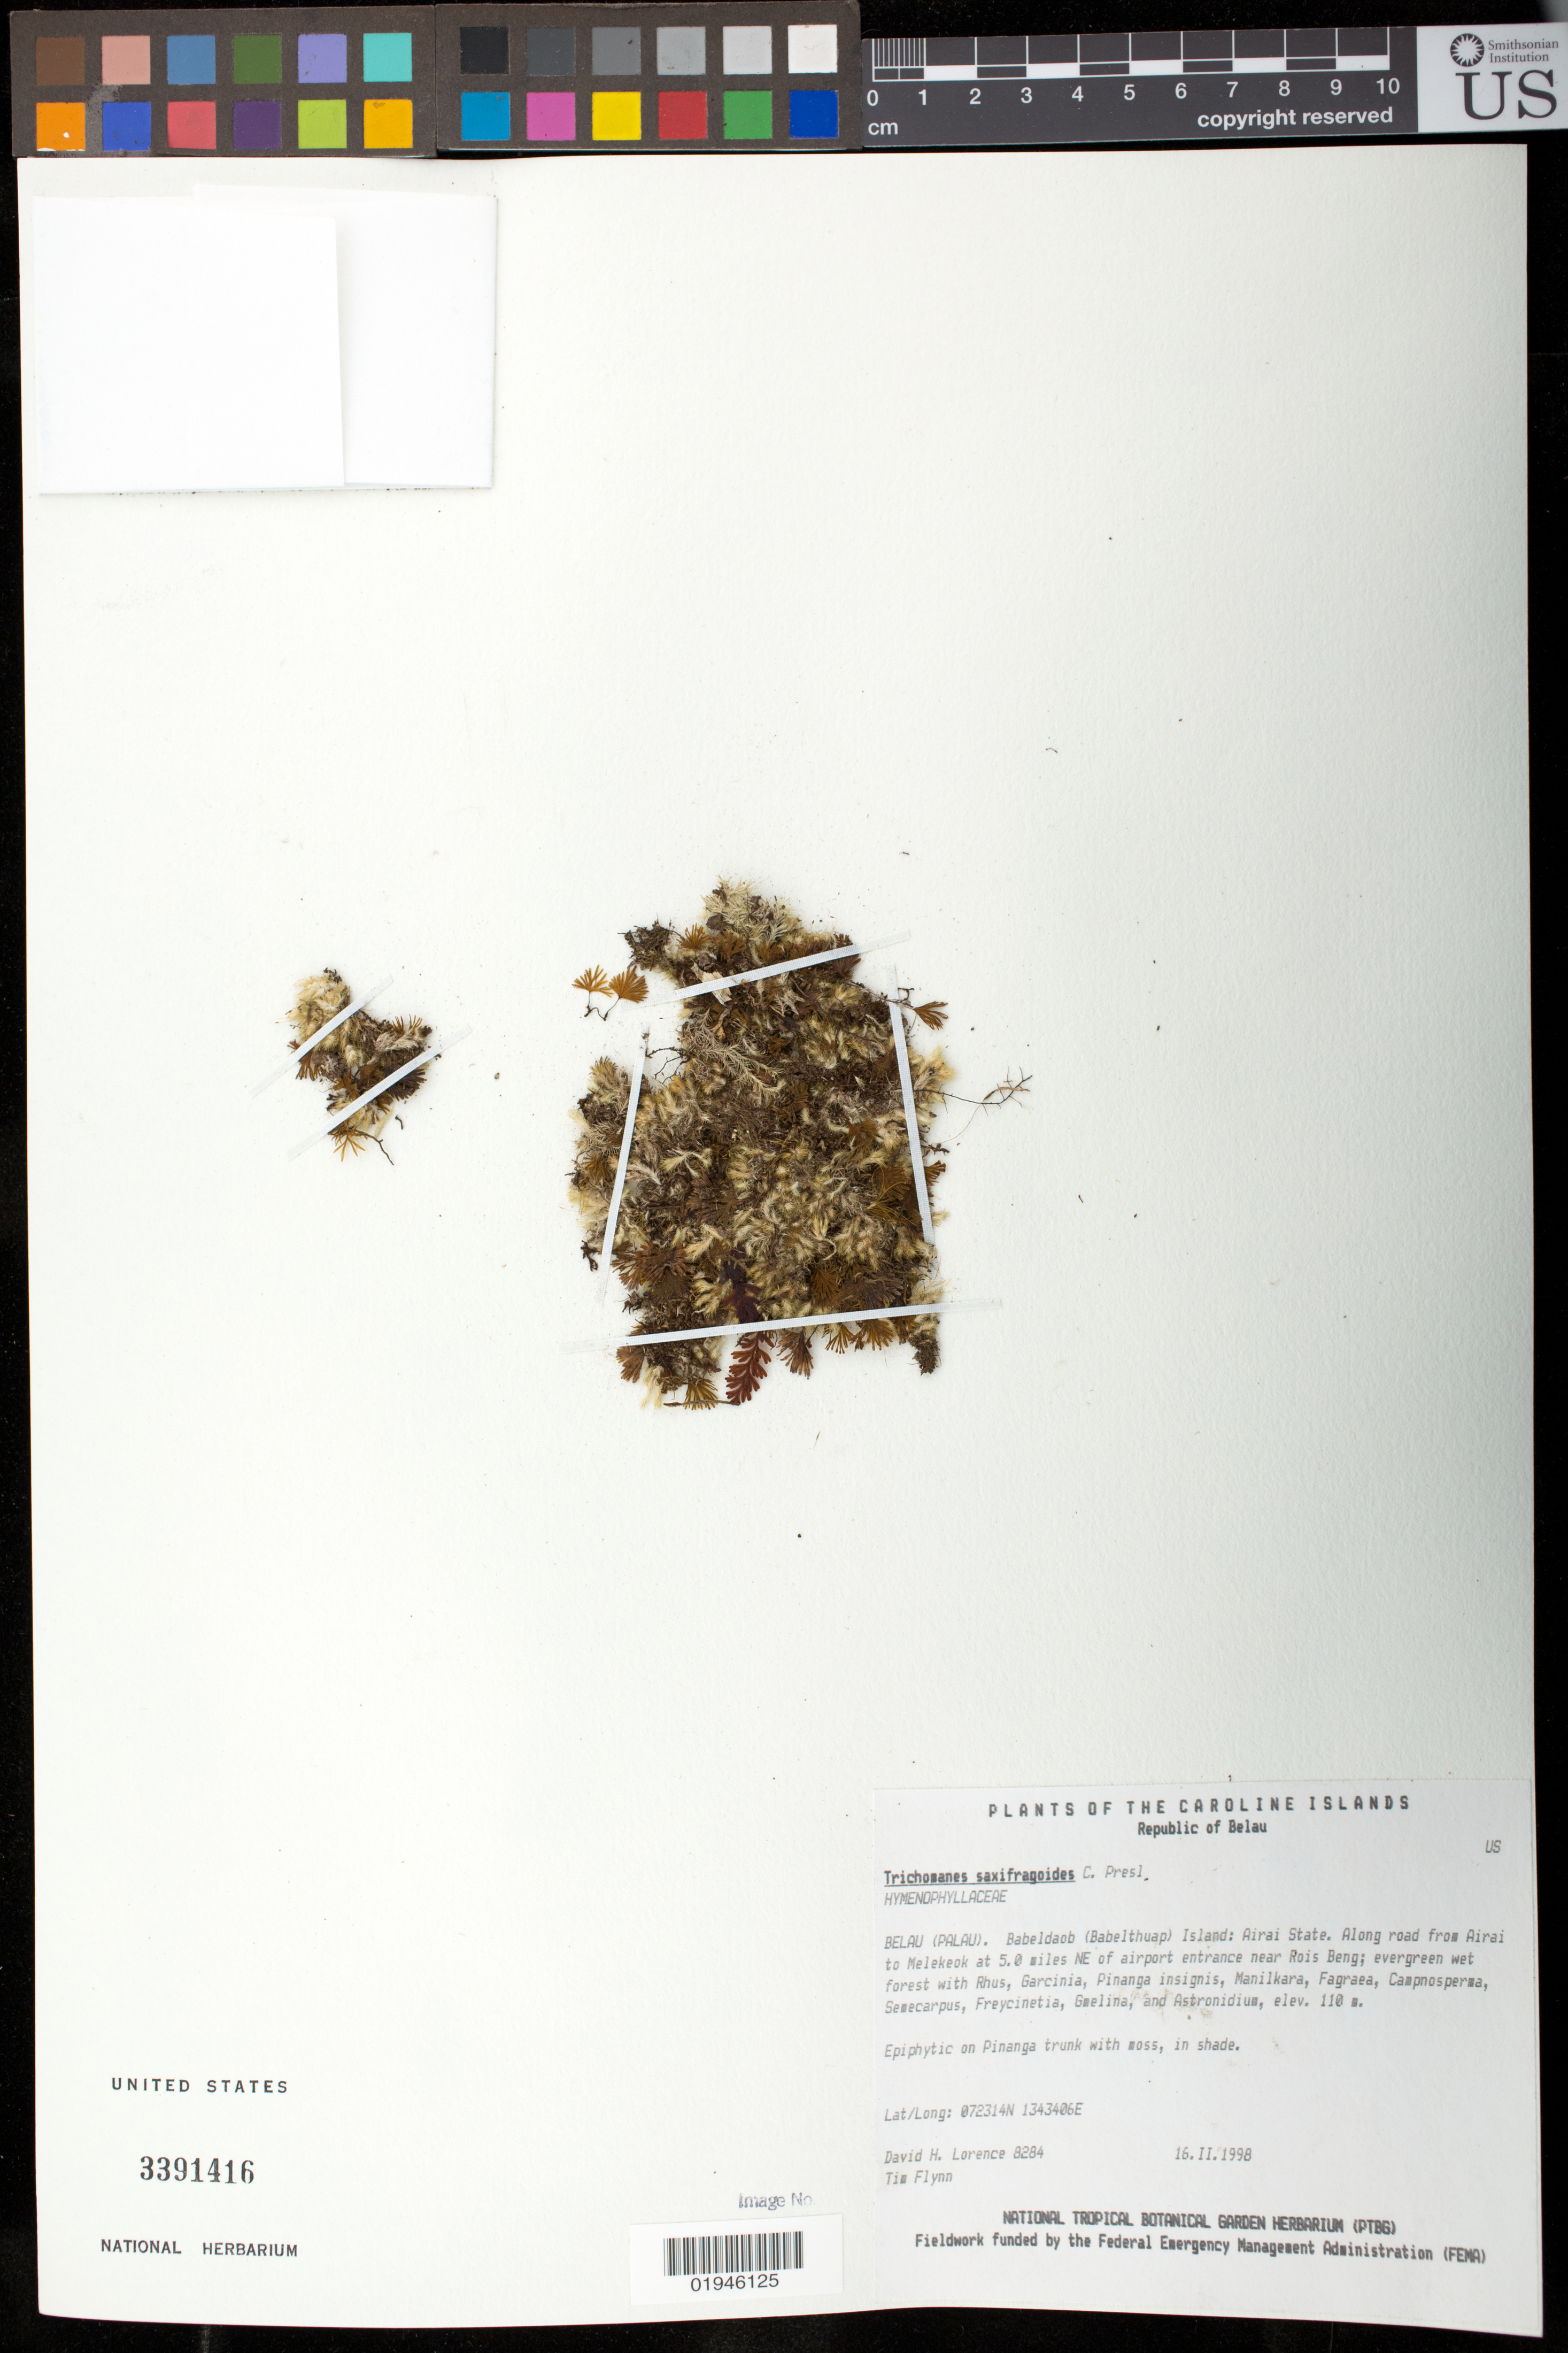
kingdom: Plantae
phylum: Tracheophyta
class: Polypodiopsida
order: Hymenophyllales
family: Hymenophyllaceae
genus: Trichomanes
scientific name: Trichomanes saxifragoides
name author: C. Presl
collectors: D. Lorence & T. W. Flynn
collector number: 8284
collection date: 1998-02-16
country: Palau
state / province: Airai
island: Babeldaob [Babelthuap]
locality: Along road from Airai to Melekok at 5.0 miles NE of airport entrance near Rois Beng.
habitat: Evergreen wet forest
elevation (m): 110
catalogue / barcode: US 3391416